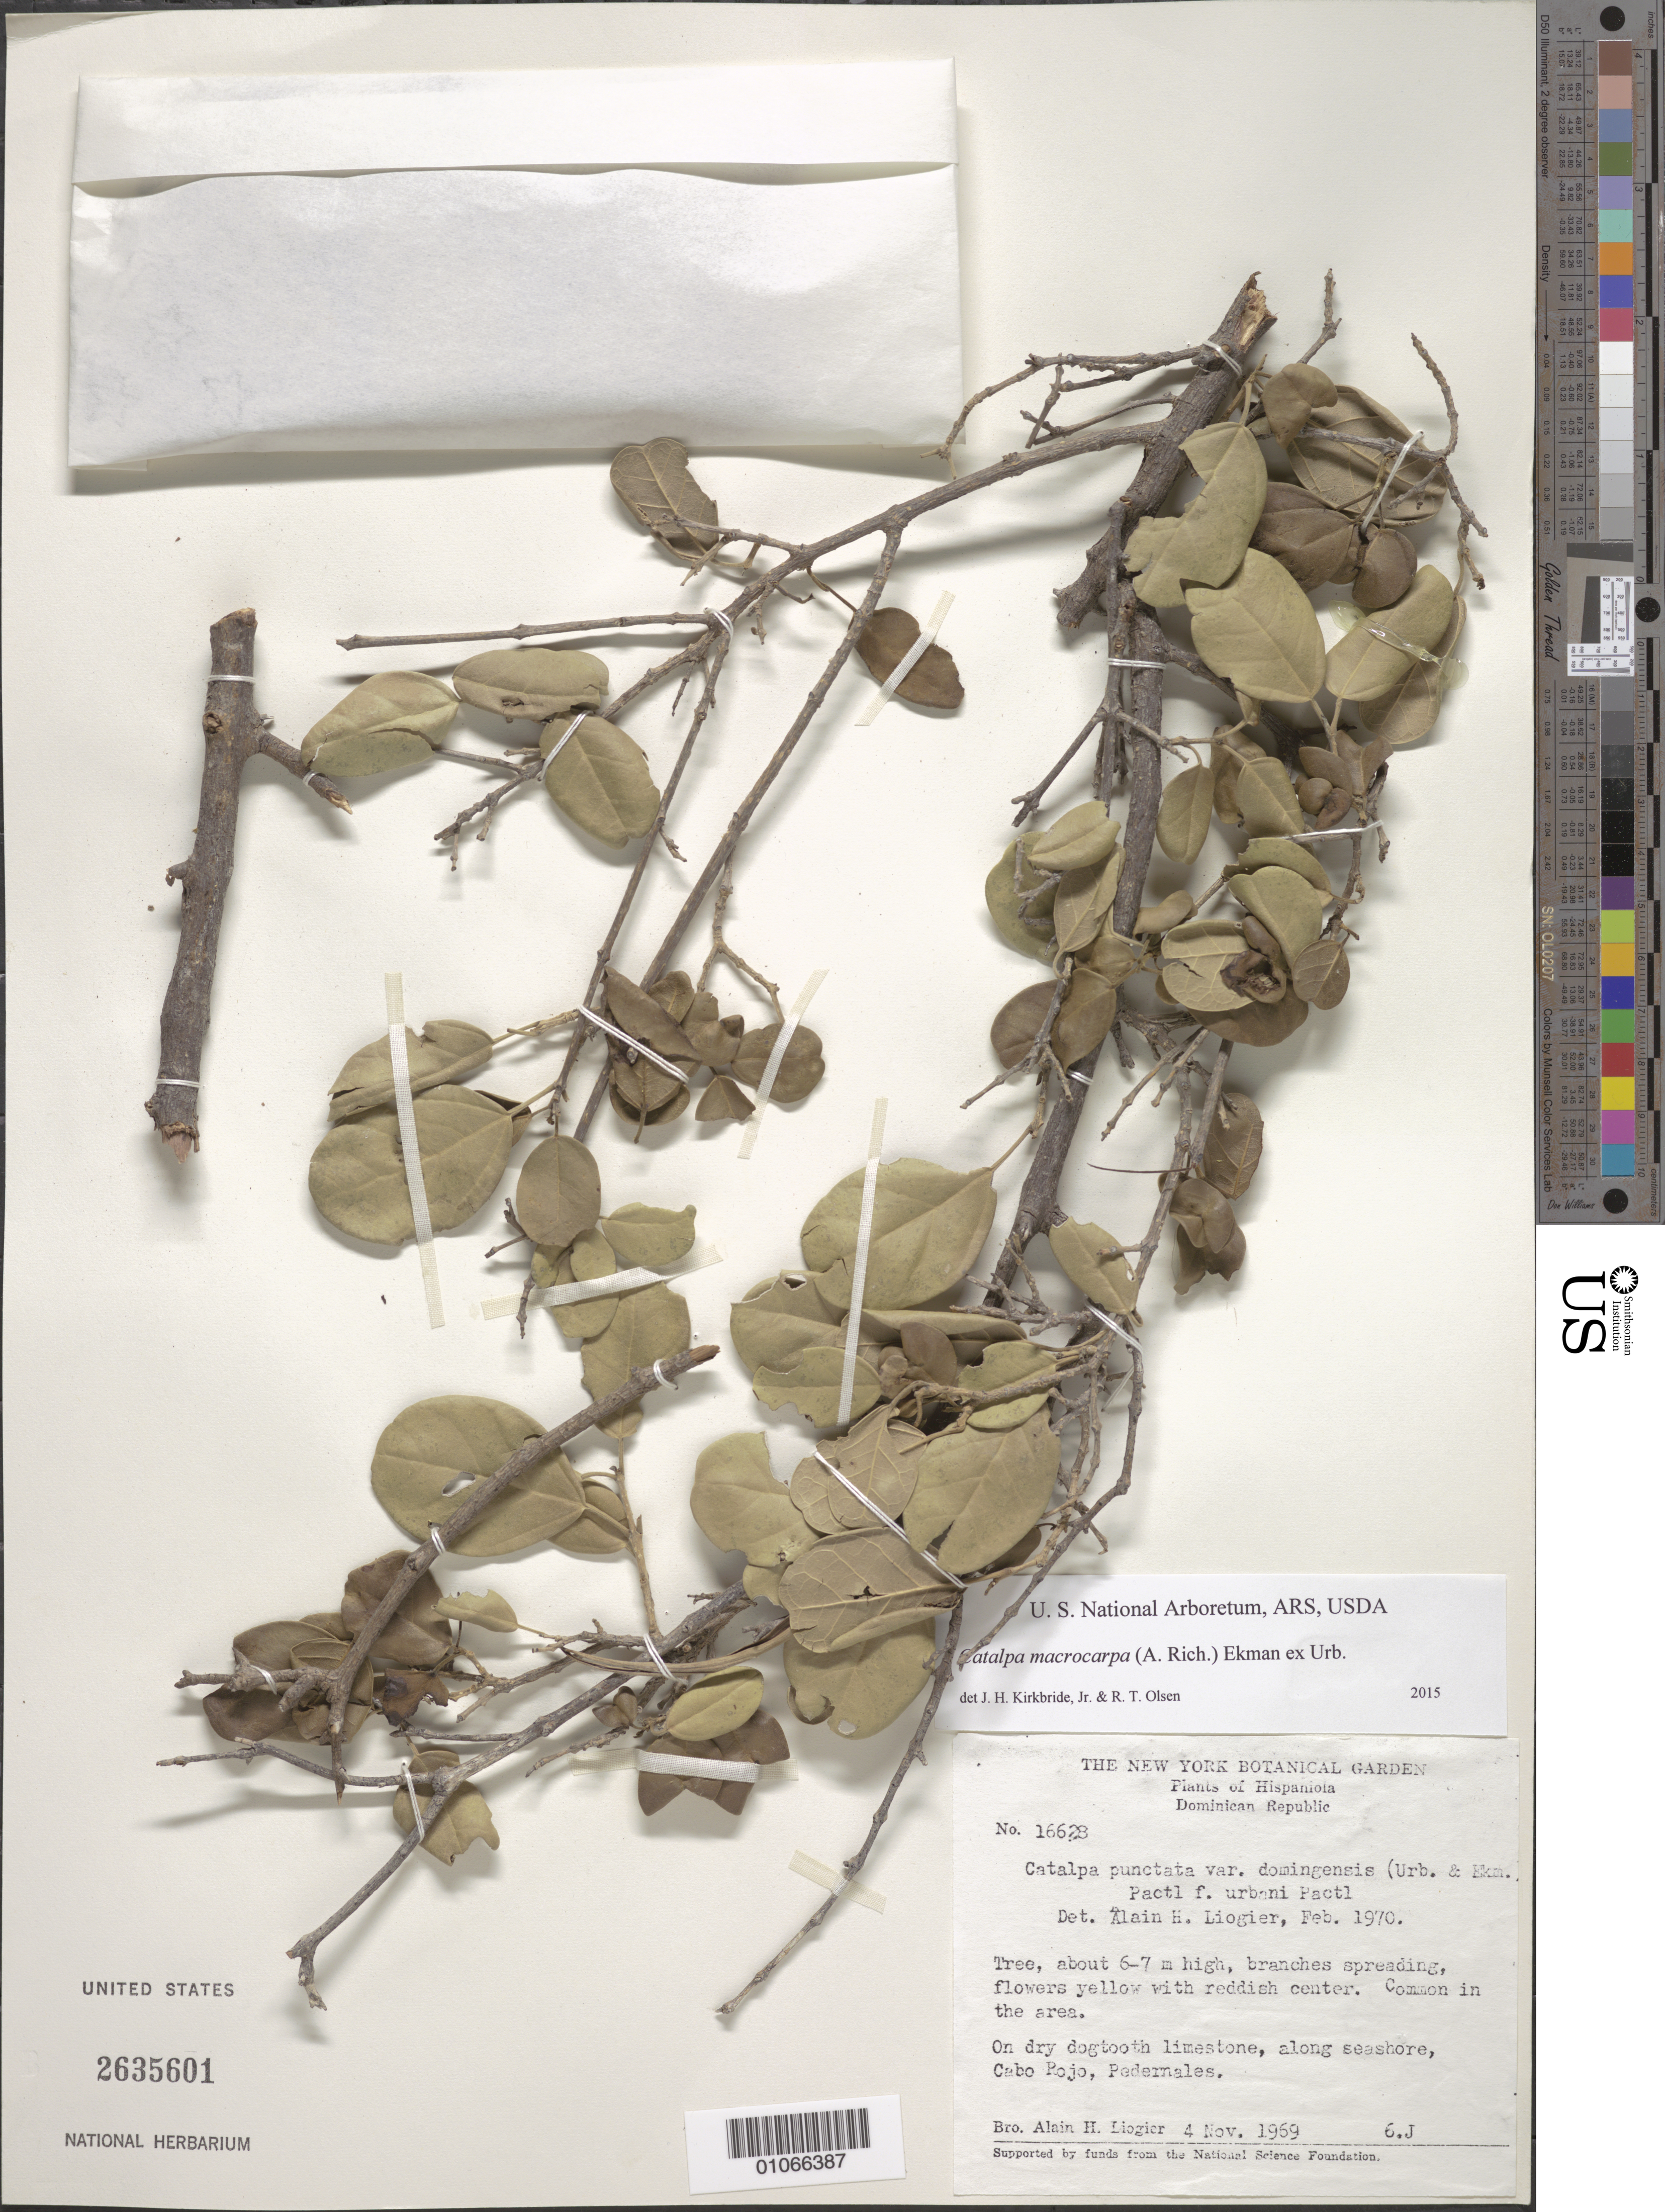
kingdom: Plantae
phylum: Tracheophyta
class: Magnoliopsida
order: Lamiales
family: Bignoniaceae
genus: Catalpa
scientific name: Catalpa punctata Griseb., nom. illeg.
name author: Griseb.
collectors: A. H. Liogier & A. H. Liogier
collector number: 16628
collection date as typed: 04 Nov 1969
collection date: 1969-11-04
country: Dominican Republic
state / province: Pedernales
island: Hispaniola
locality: On dry dogtooth limestone, along seashore, Cabo Pojo.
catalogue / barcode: US 2635601